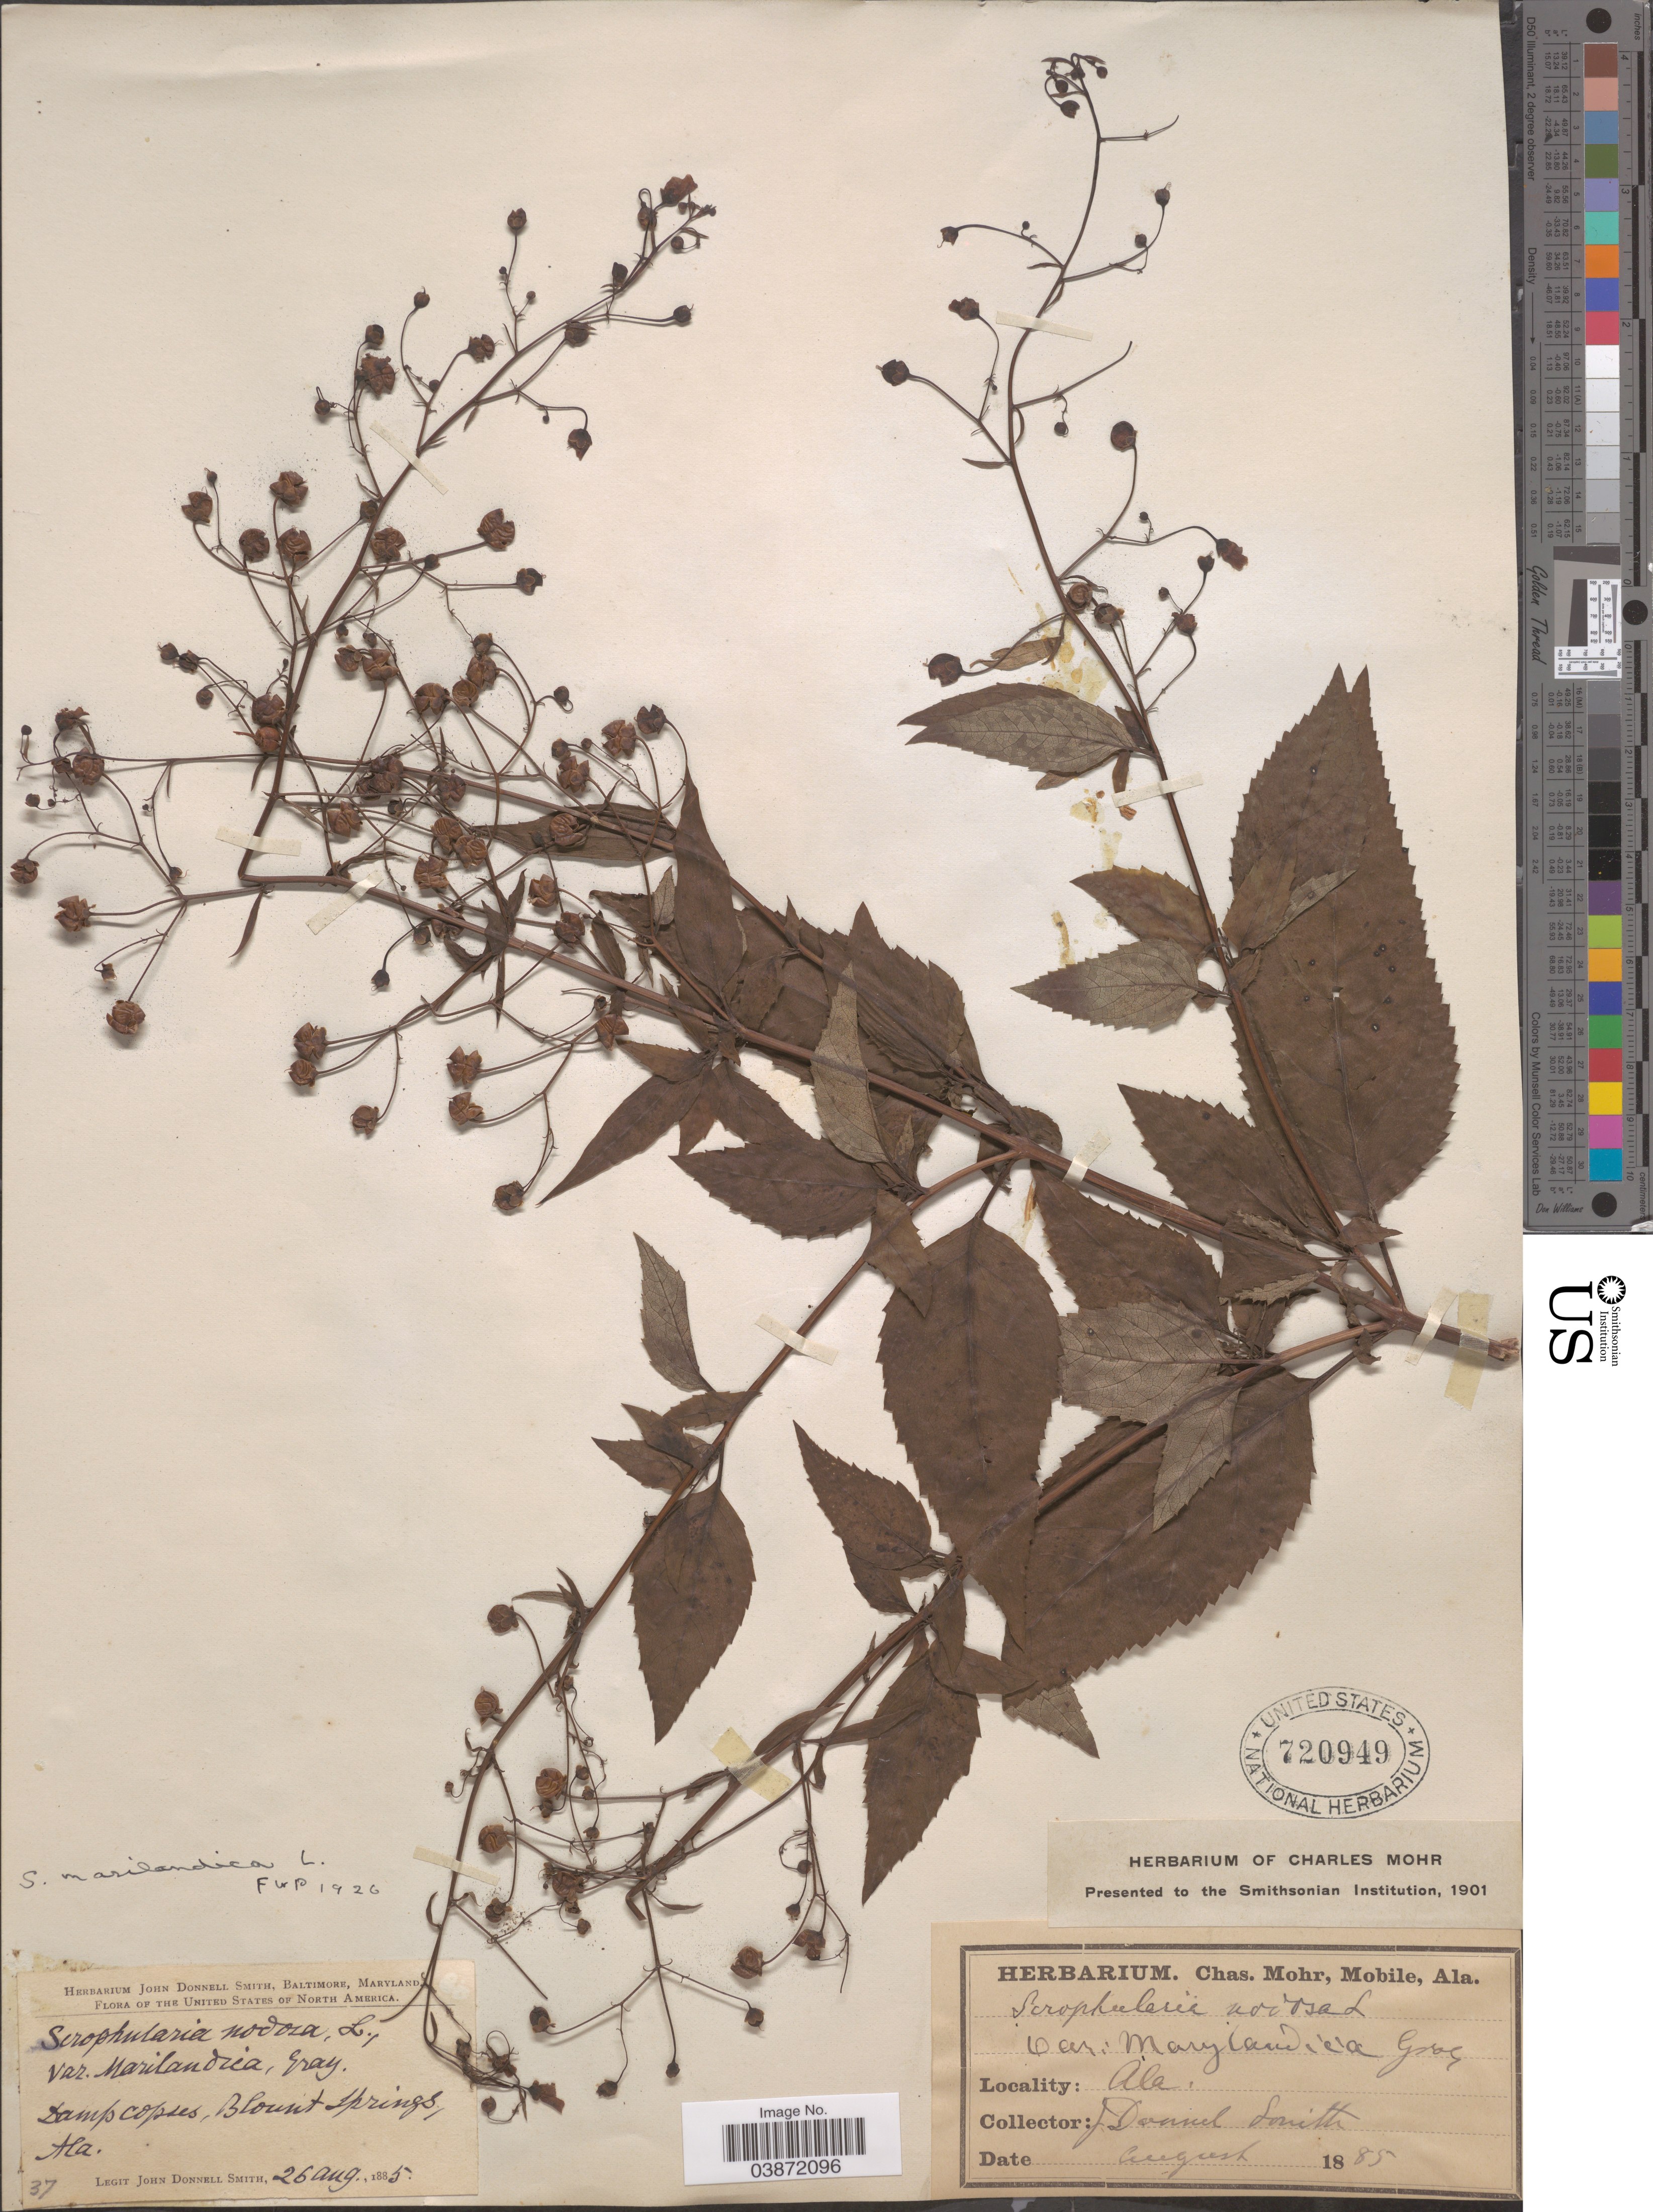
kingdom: Plantae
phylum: Tracheophyta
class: Magnoliopsida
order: Lamiales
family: Scrophulariaceae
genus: Scrophularia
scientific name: Scrophularia marilandica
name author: L.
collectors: J. Donnell Smith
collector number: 37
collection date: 1885-08-26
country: United States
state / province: Alabama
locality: Blount Springs.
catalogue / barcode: US 720949